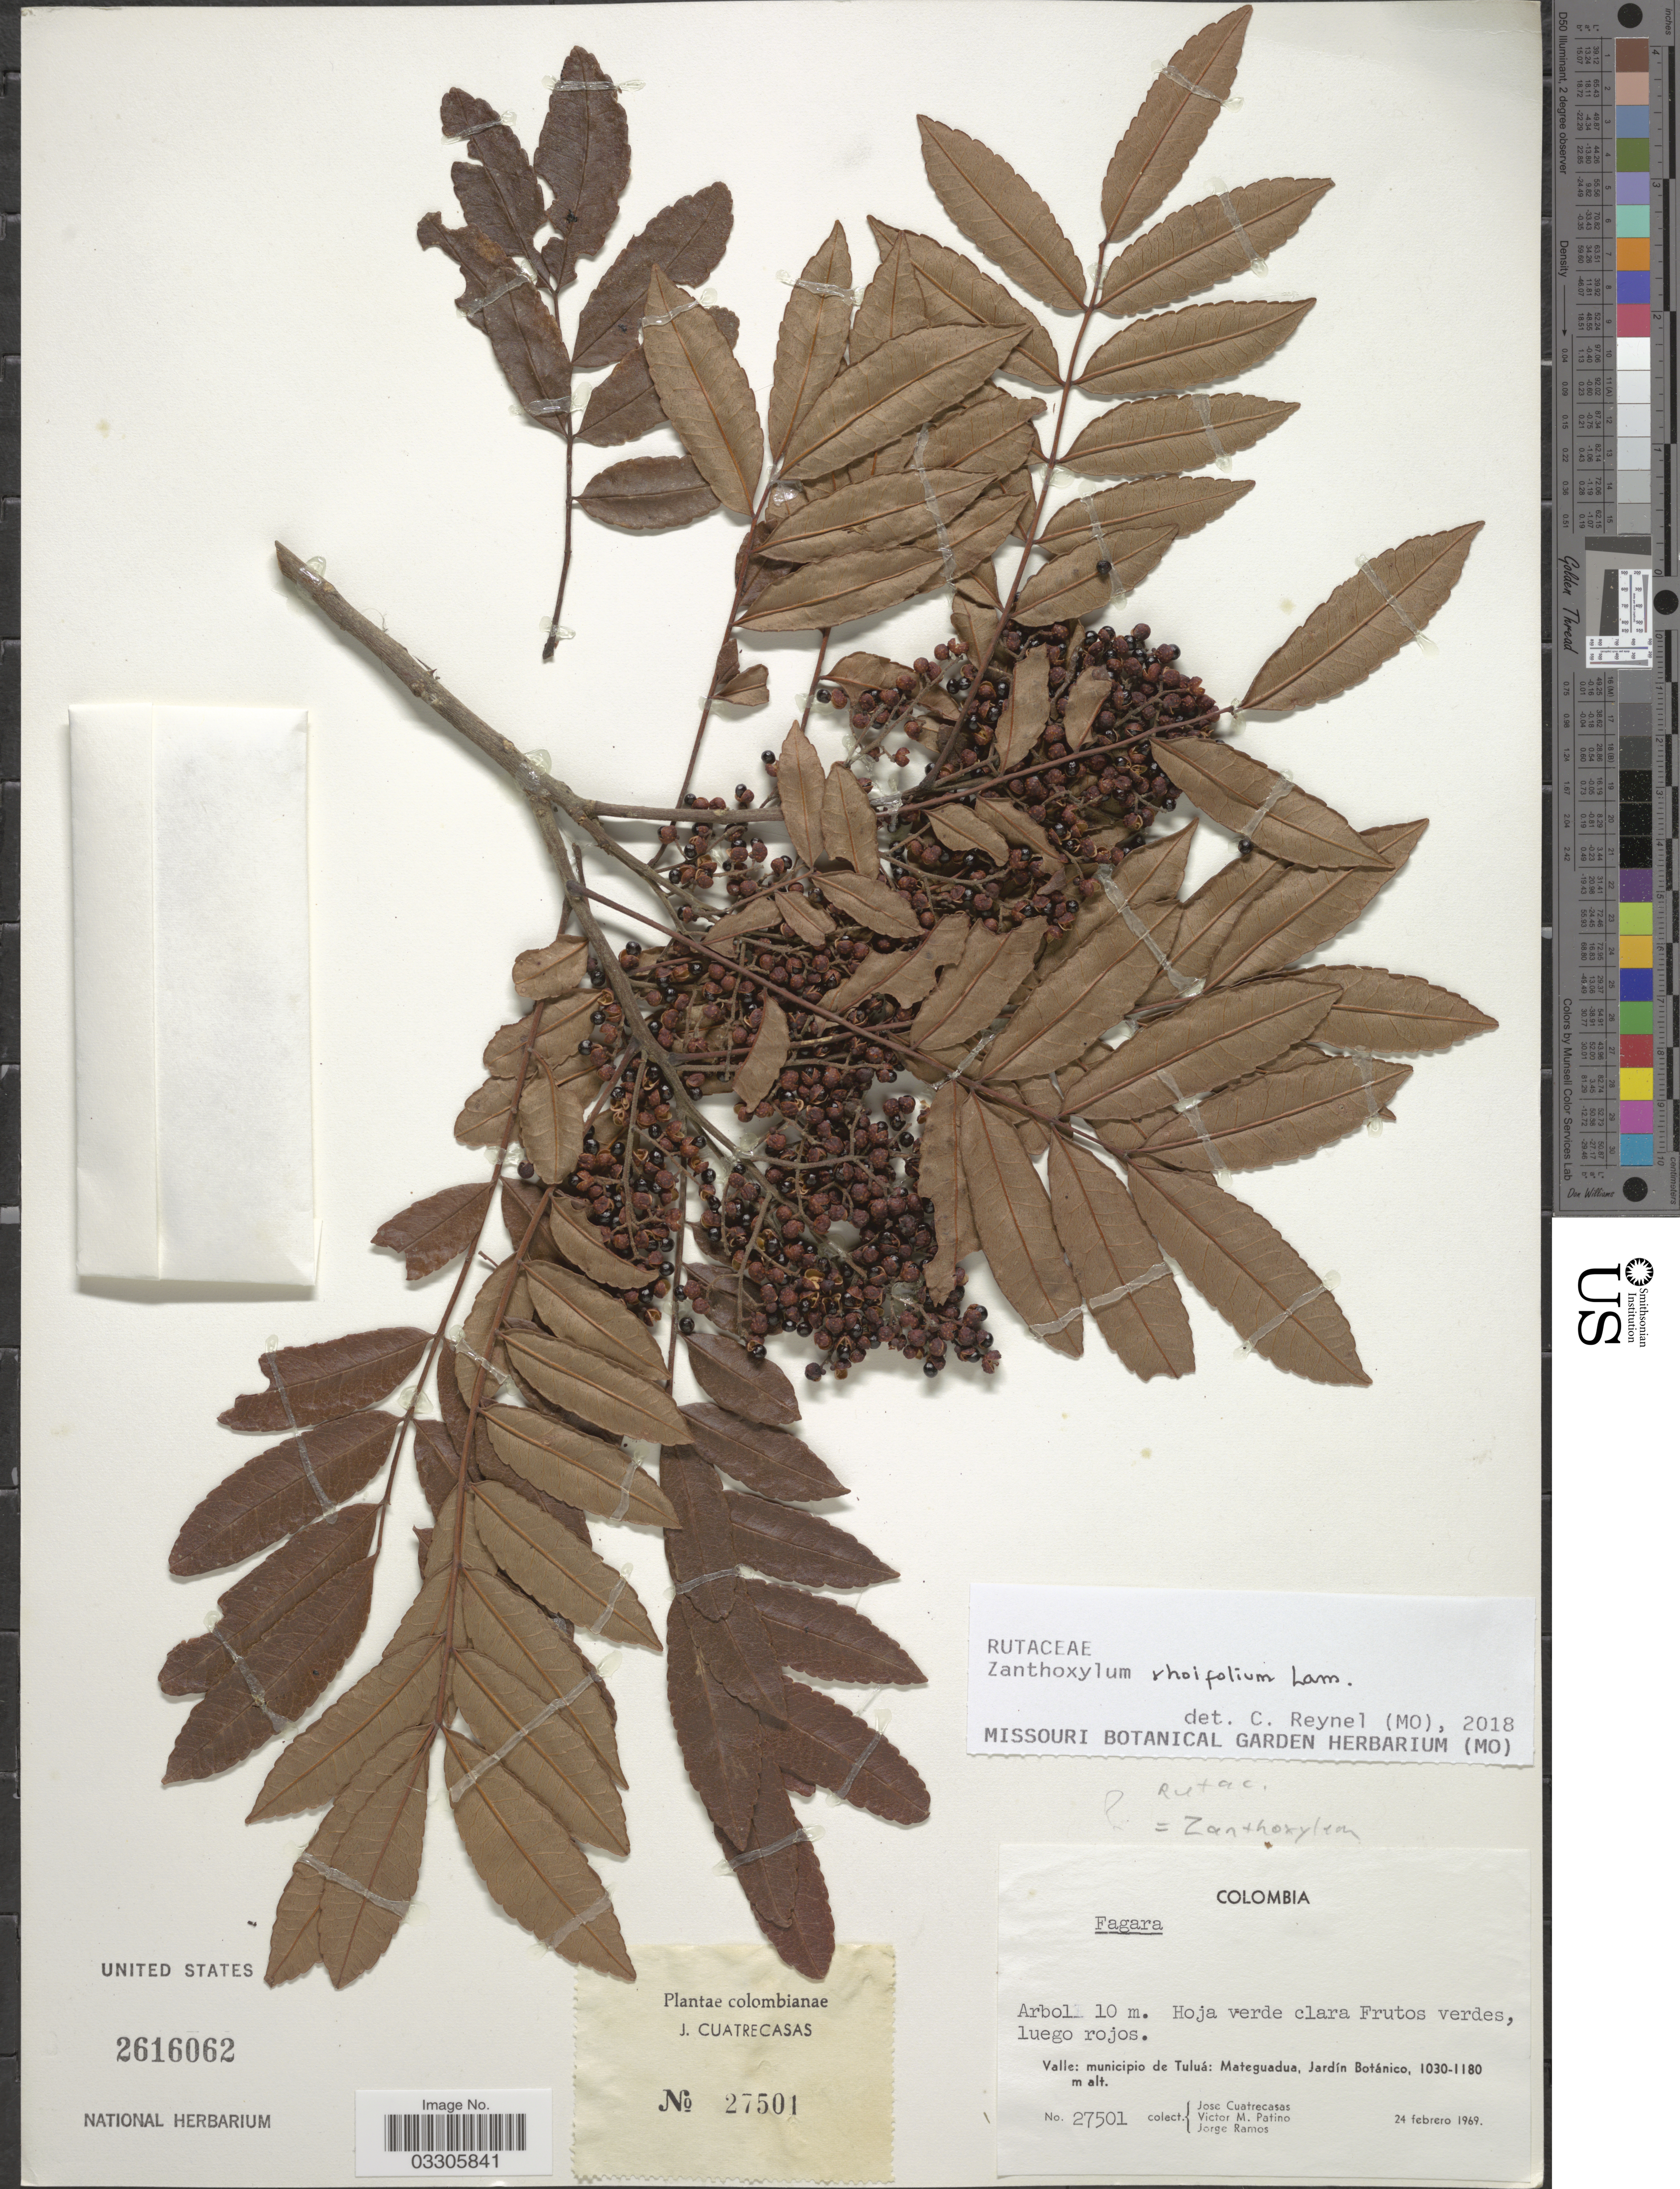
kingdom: Plantae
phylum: Tracheophyta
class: Magnoliopsida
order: Sapindales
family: Rutaceae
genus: Zanthoxylum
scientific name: Zanthoxylum rhoifolium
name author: Lam.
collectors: J. Cuatrecasas, V. M. Patiño & J. Ramos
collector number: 27501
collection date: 1969-02-24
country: Colombia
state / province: Valle del Cauca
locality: Valle: municipio de Tuluá: Mateguadua, Jardín Botánico.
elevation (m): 1030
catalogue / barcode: US 2616062